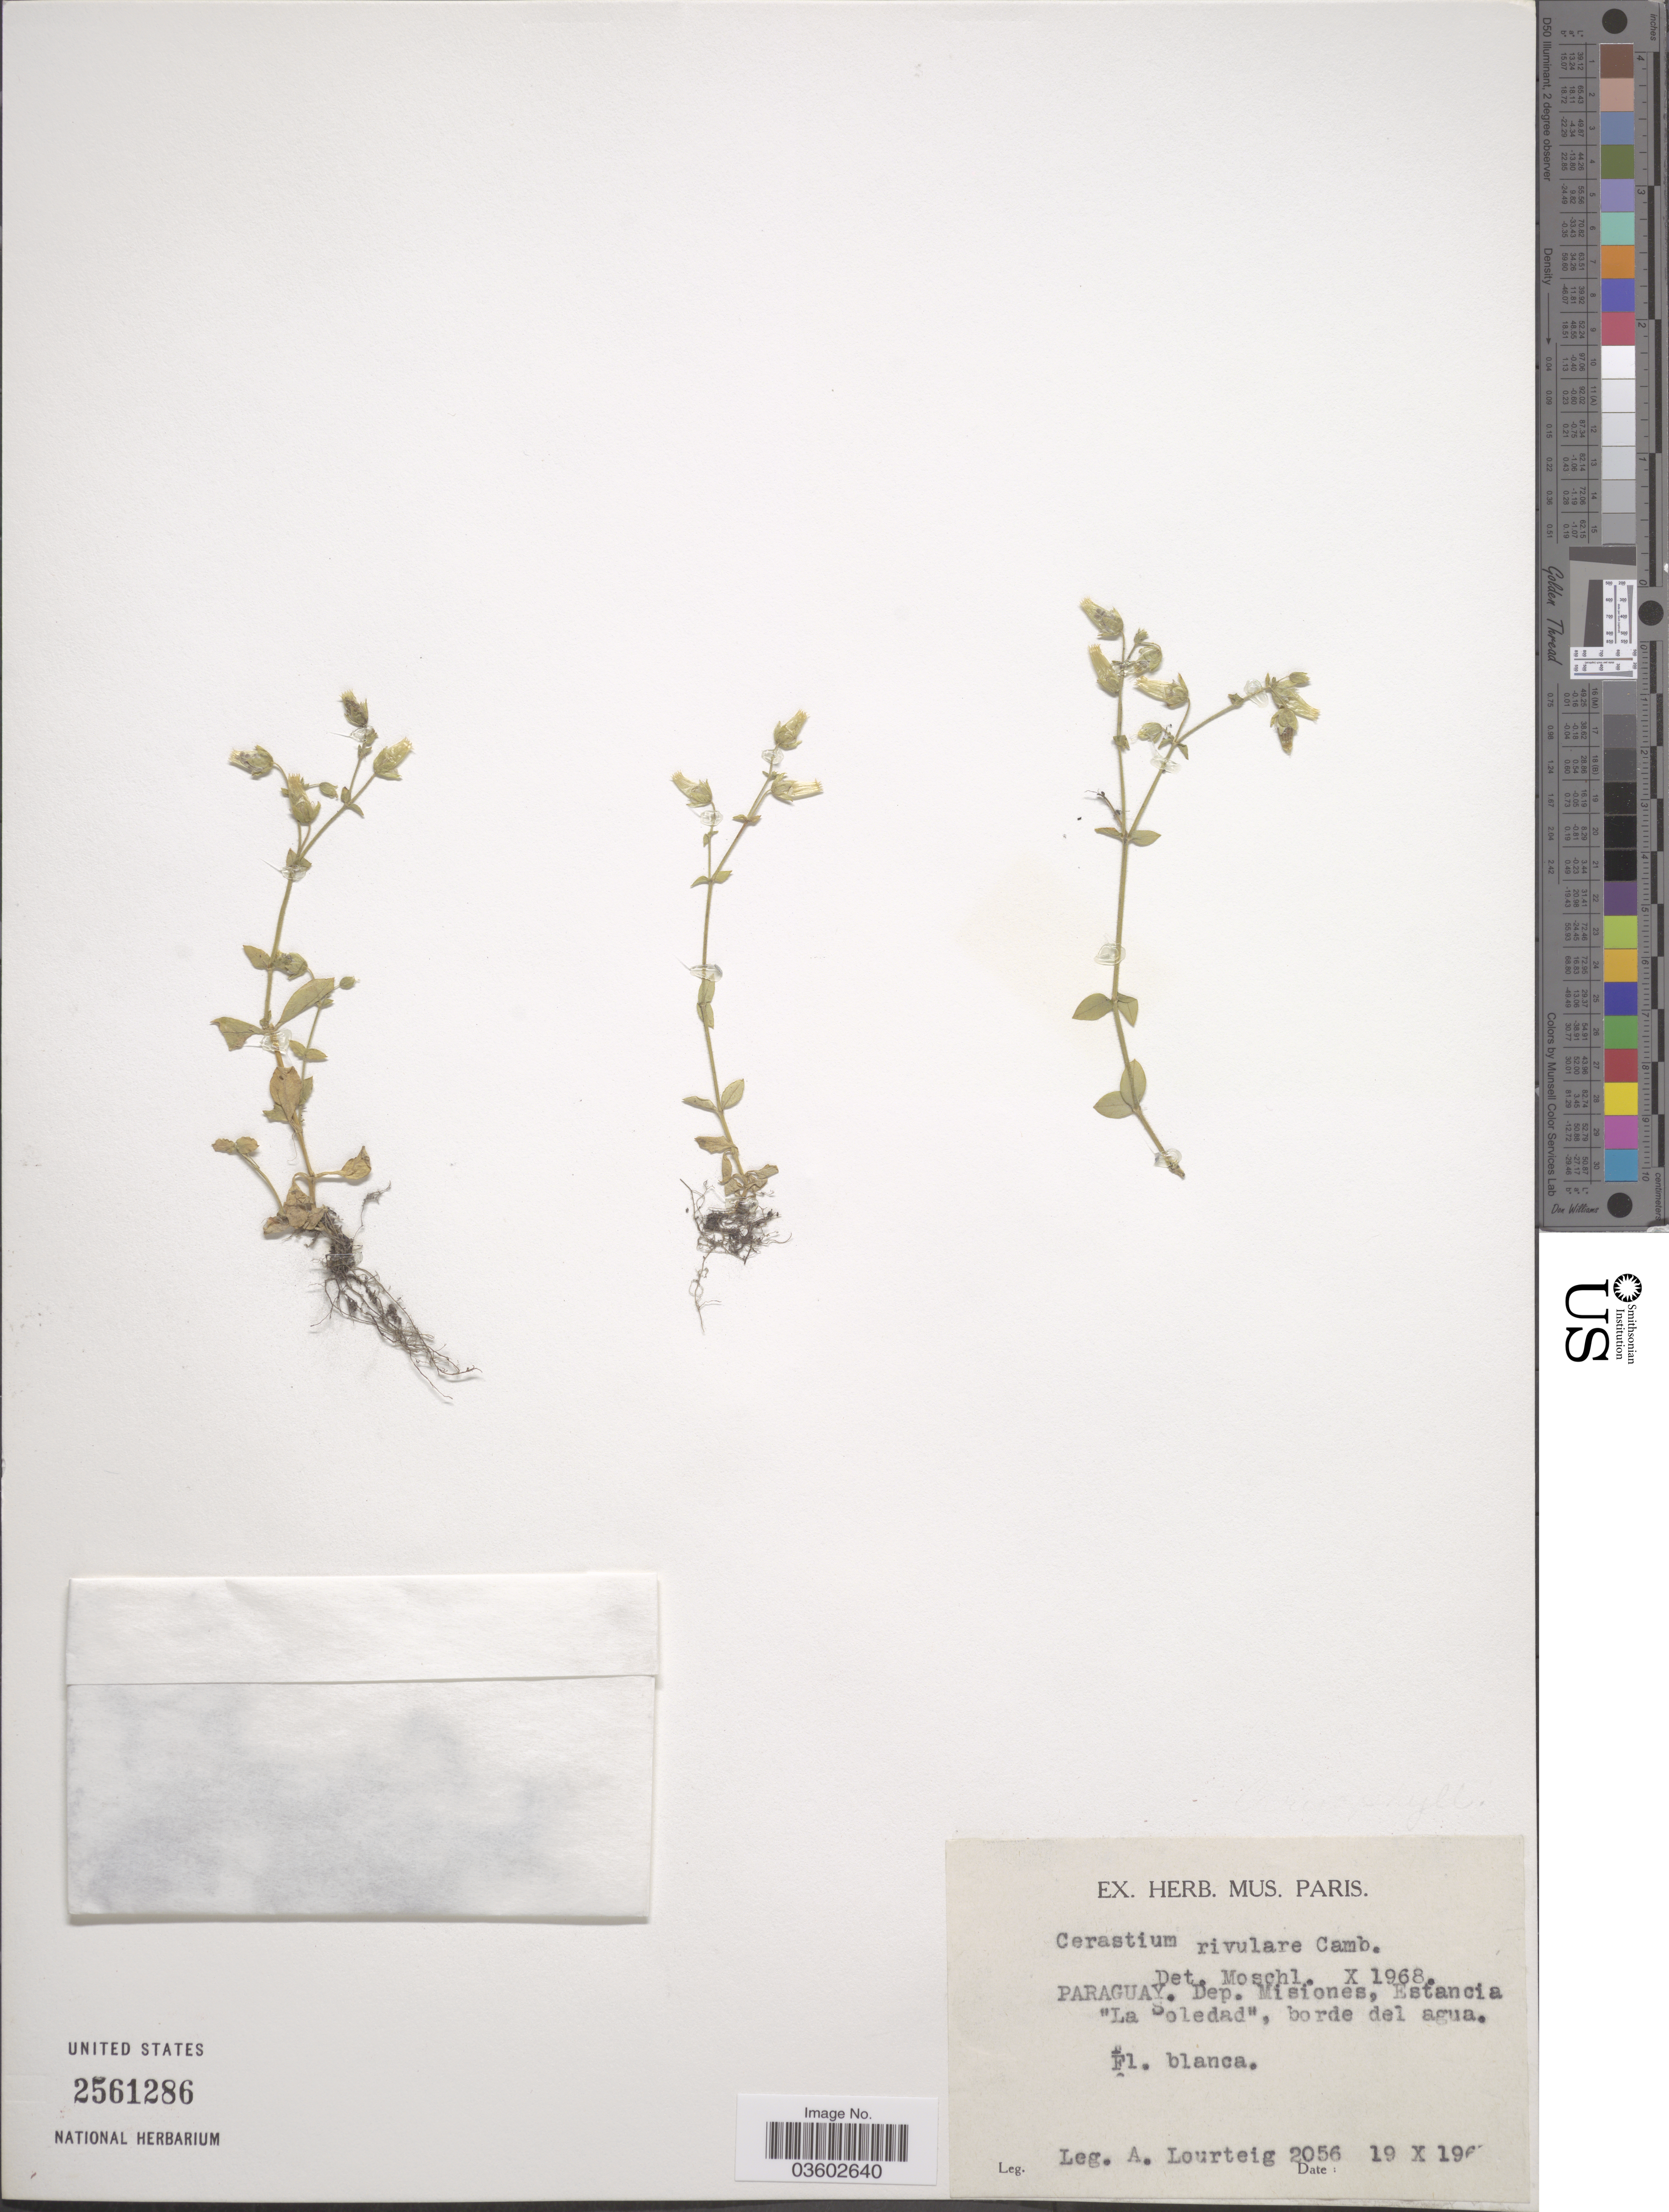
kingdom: Plantae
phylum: Tracheophyta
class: Magnoliopsida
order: Caryophyllales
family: Caryophyllaceae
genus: Cerastium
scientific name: Cerastium rivulare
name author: Cambess.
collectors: A. Lourteig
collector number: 2056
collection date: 1968-10-19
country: Paraguay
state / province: Misiones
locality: Dep. Misiones, Estancia "La Soledad".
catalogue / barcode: US 2561286